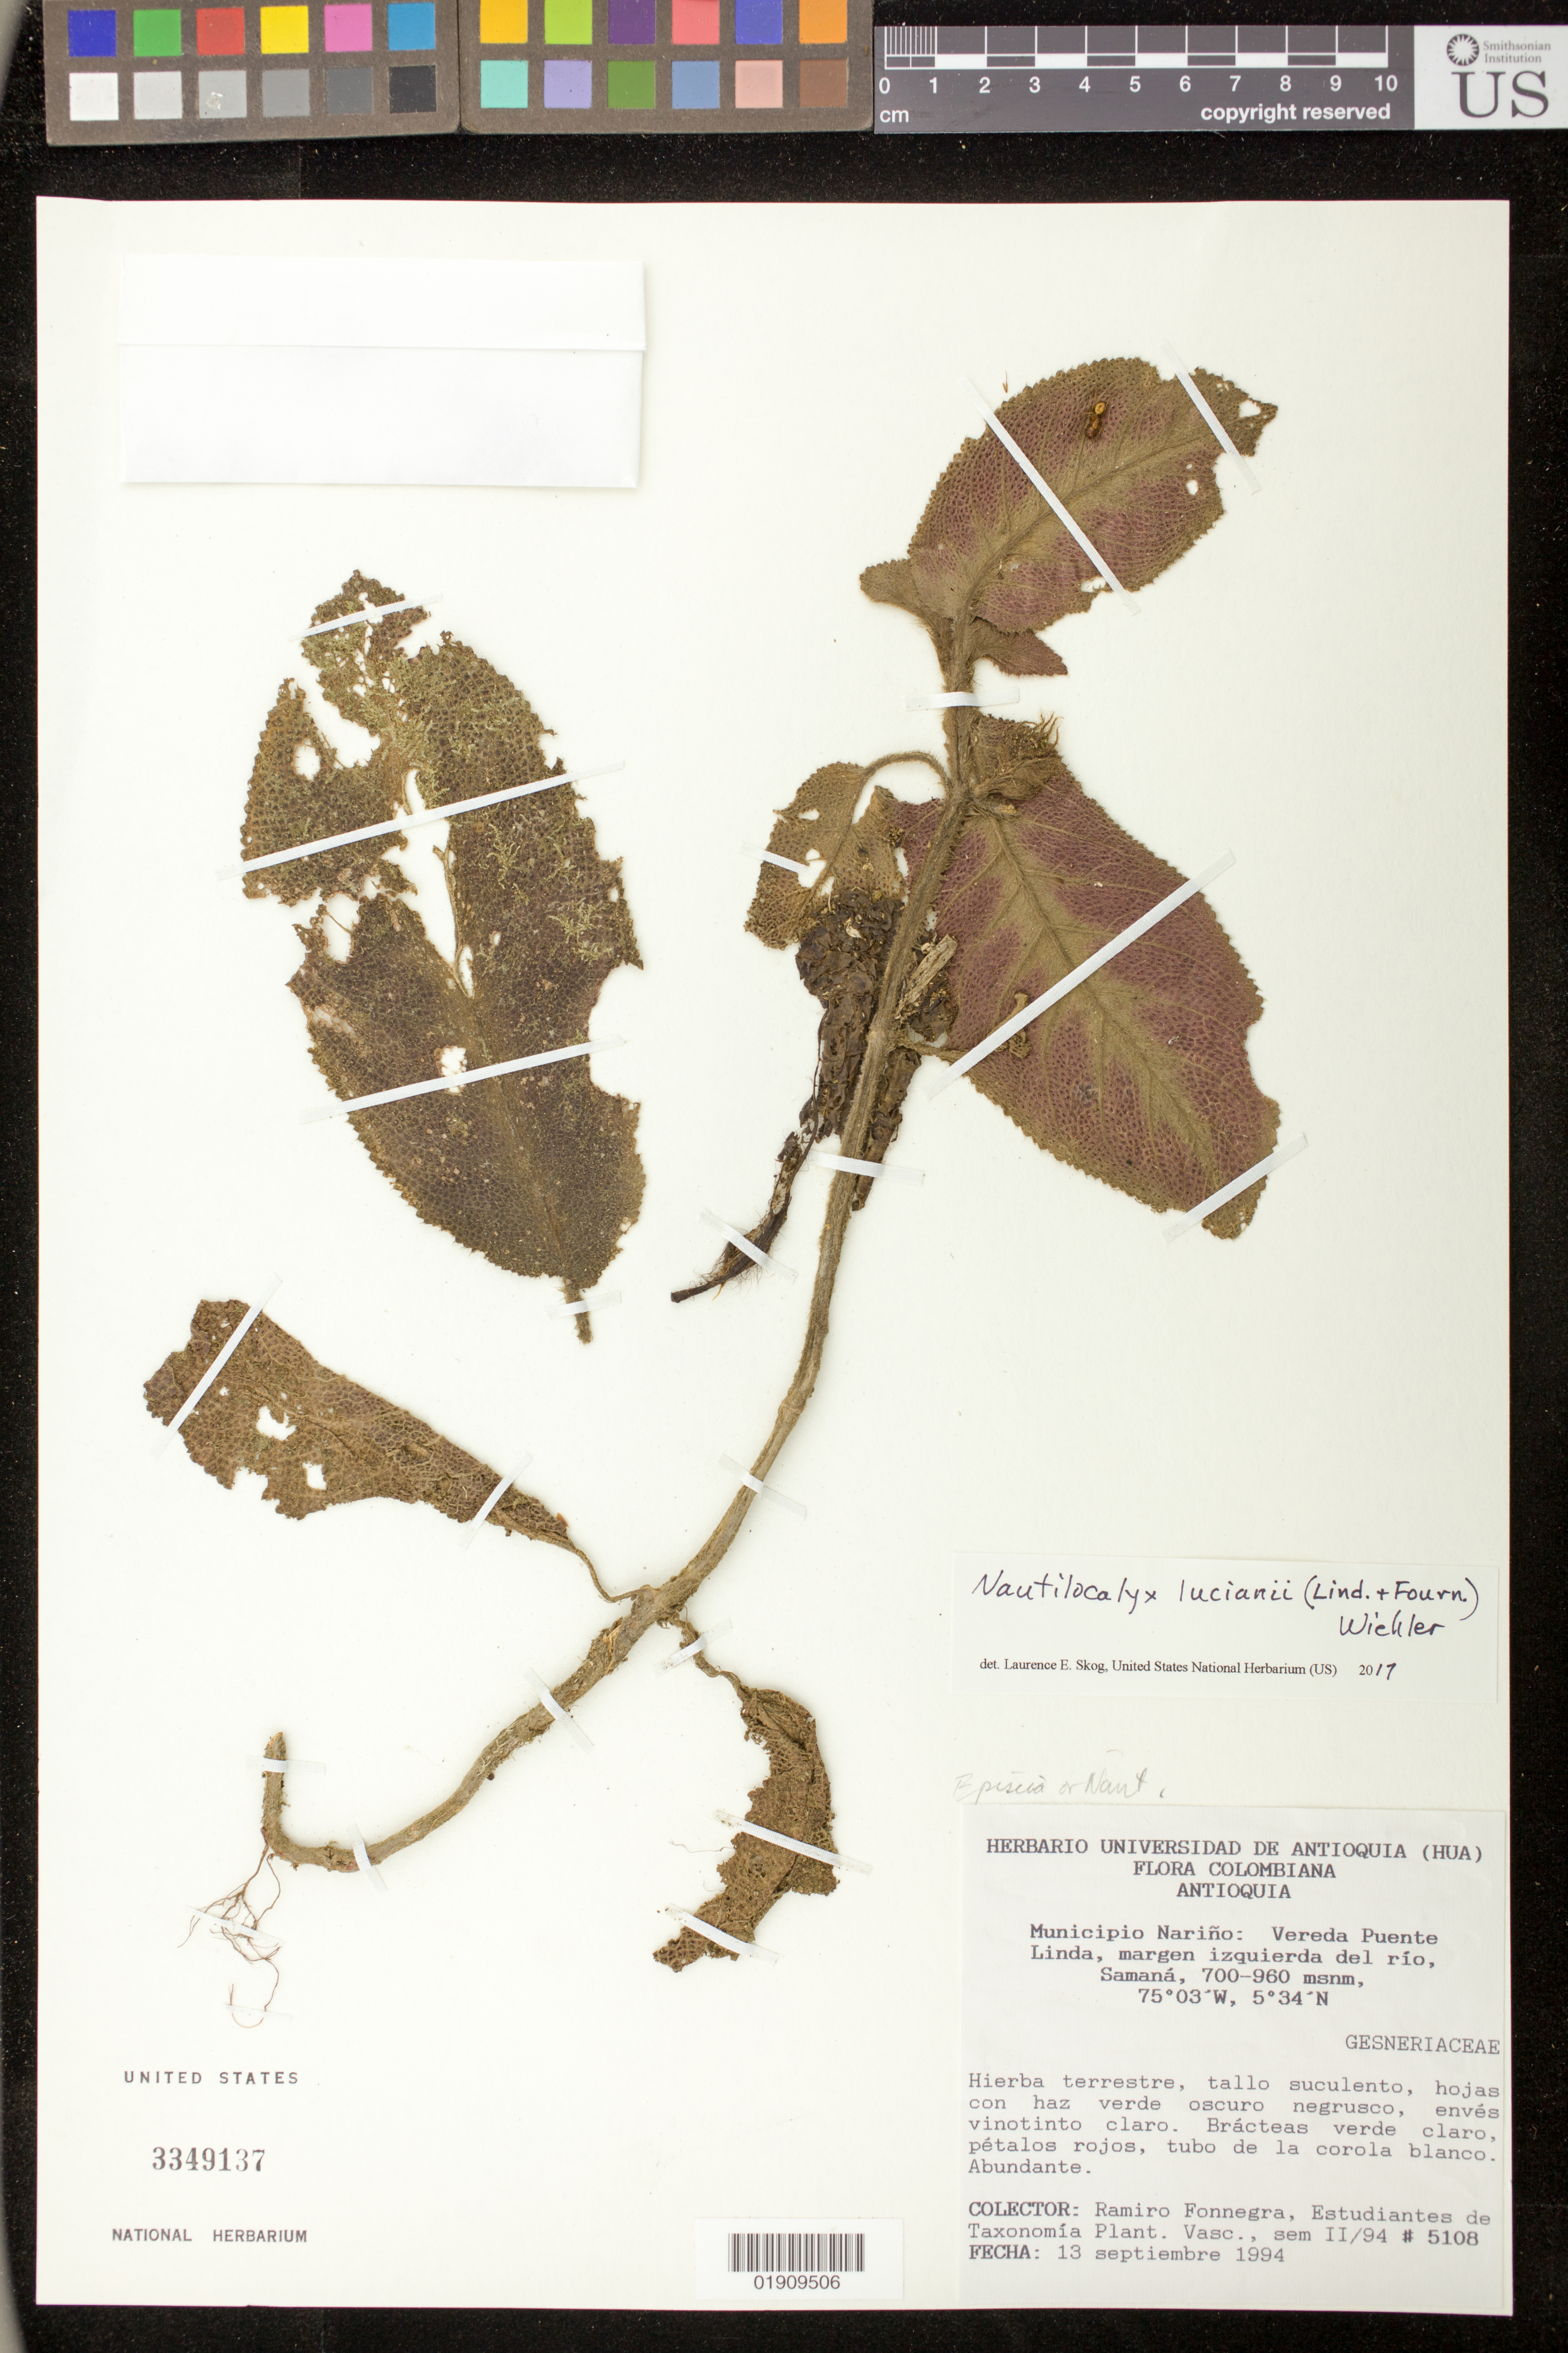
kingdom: Plantae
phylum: Tracheophyta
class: Magnoliopsida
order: Lamiales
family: Gesneriaceae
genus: Nautilocalyx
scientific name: Nautilocalyx lucianii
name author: (Linden & E. Fourn.) Wiehler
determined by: Skog, Laurence E.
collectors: R. Fonnegra & et al.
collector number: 5108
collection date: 1994-09-13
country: Colombia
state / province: Nariño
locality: Municipio Nariño: Vereda Puente Linda, margen izquierda del rio, Samana.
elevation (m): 700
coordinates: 5 34 N, 75 03 W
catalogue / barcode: US 3349137